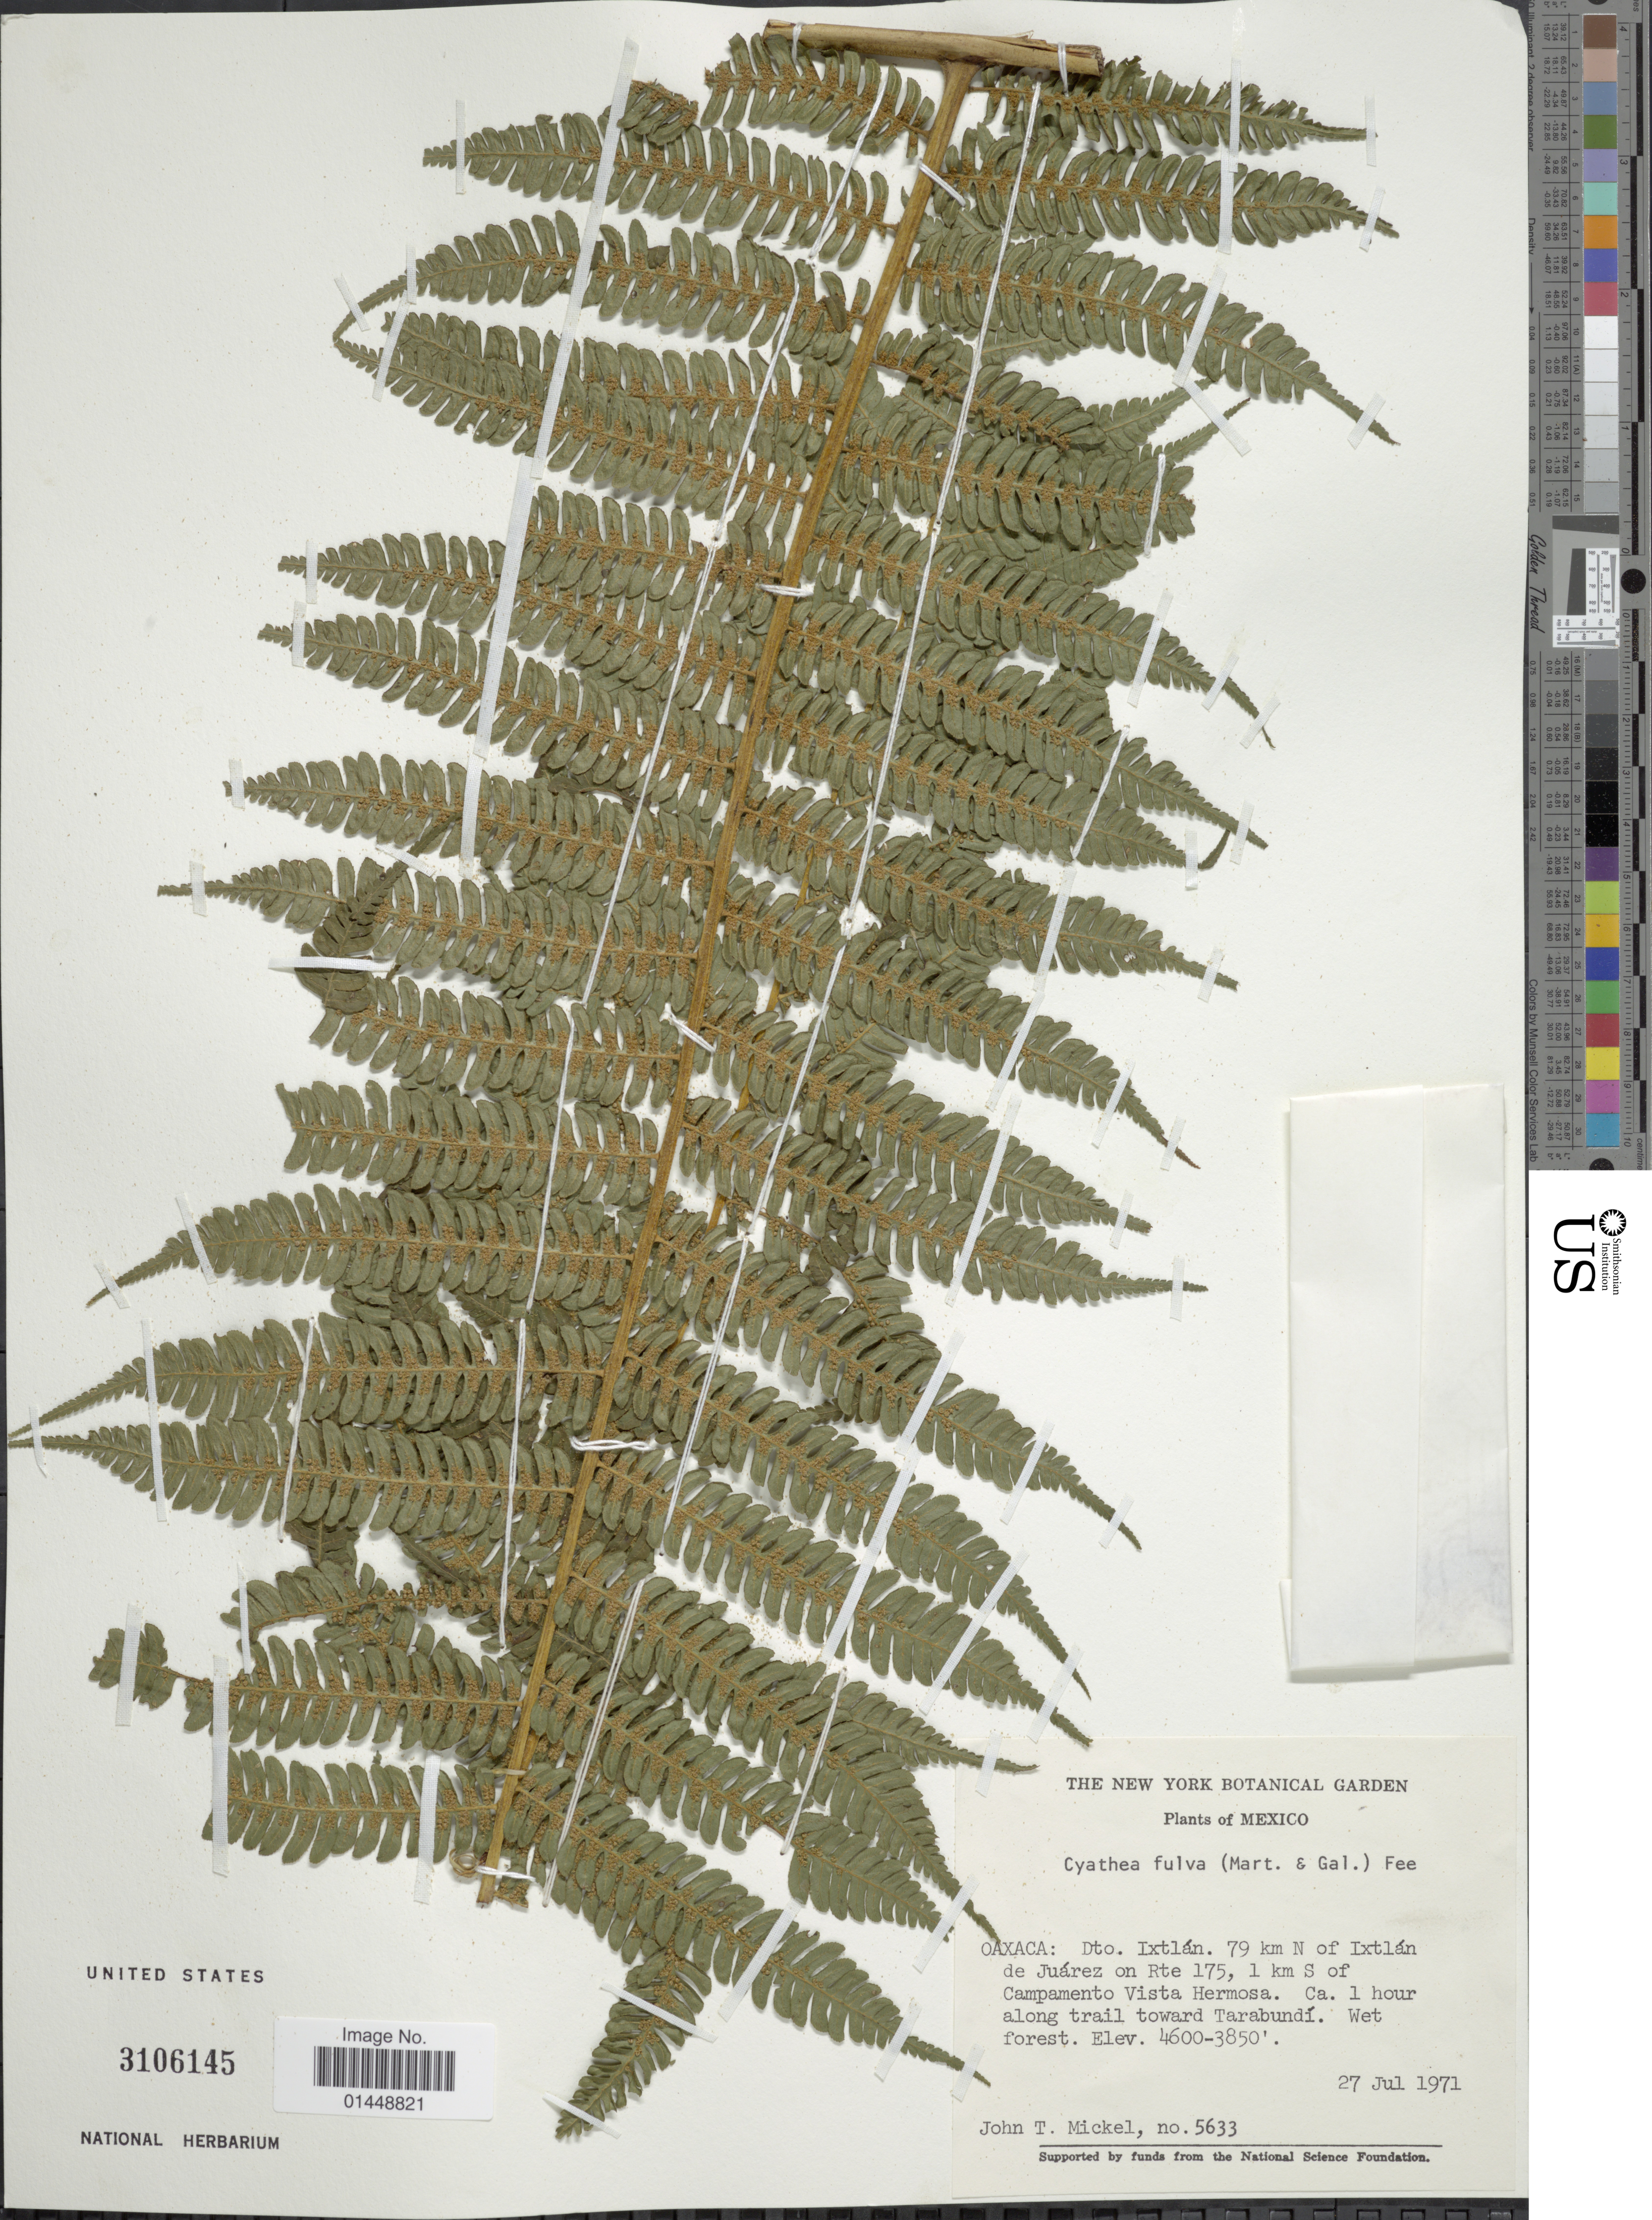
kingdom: Plantae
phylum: Tracheophyta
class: Polypodiopsida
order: Cyatheales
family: Cyatheaceae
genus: Cyathea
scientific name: Cyathea fulva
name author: (M. Martens & Galeotti) Fée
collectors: J. T. Mickel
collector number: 5633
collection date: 1971-07-27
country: Mexico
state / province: Oaxaca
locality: Oaxaca: Dto. Ixtlán. 79 km N of Ixtlán de Juárez on Rte 175, 1 km S of Campamento Vista Hermosa. Ca. 1 hour along trail toward Tarabundí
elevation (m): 1173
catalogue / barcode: US 3106145